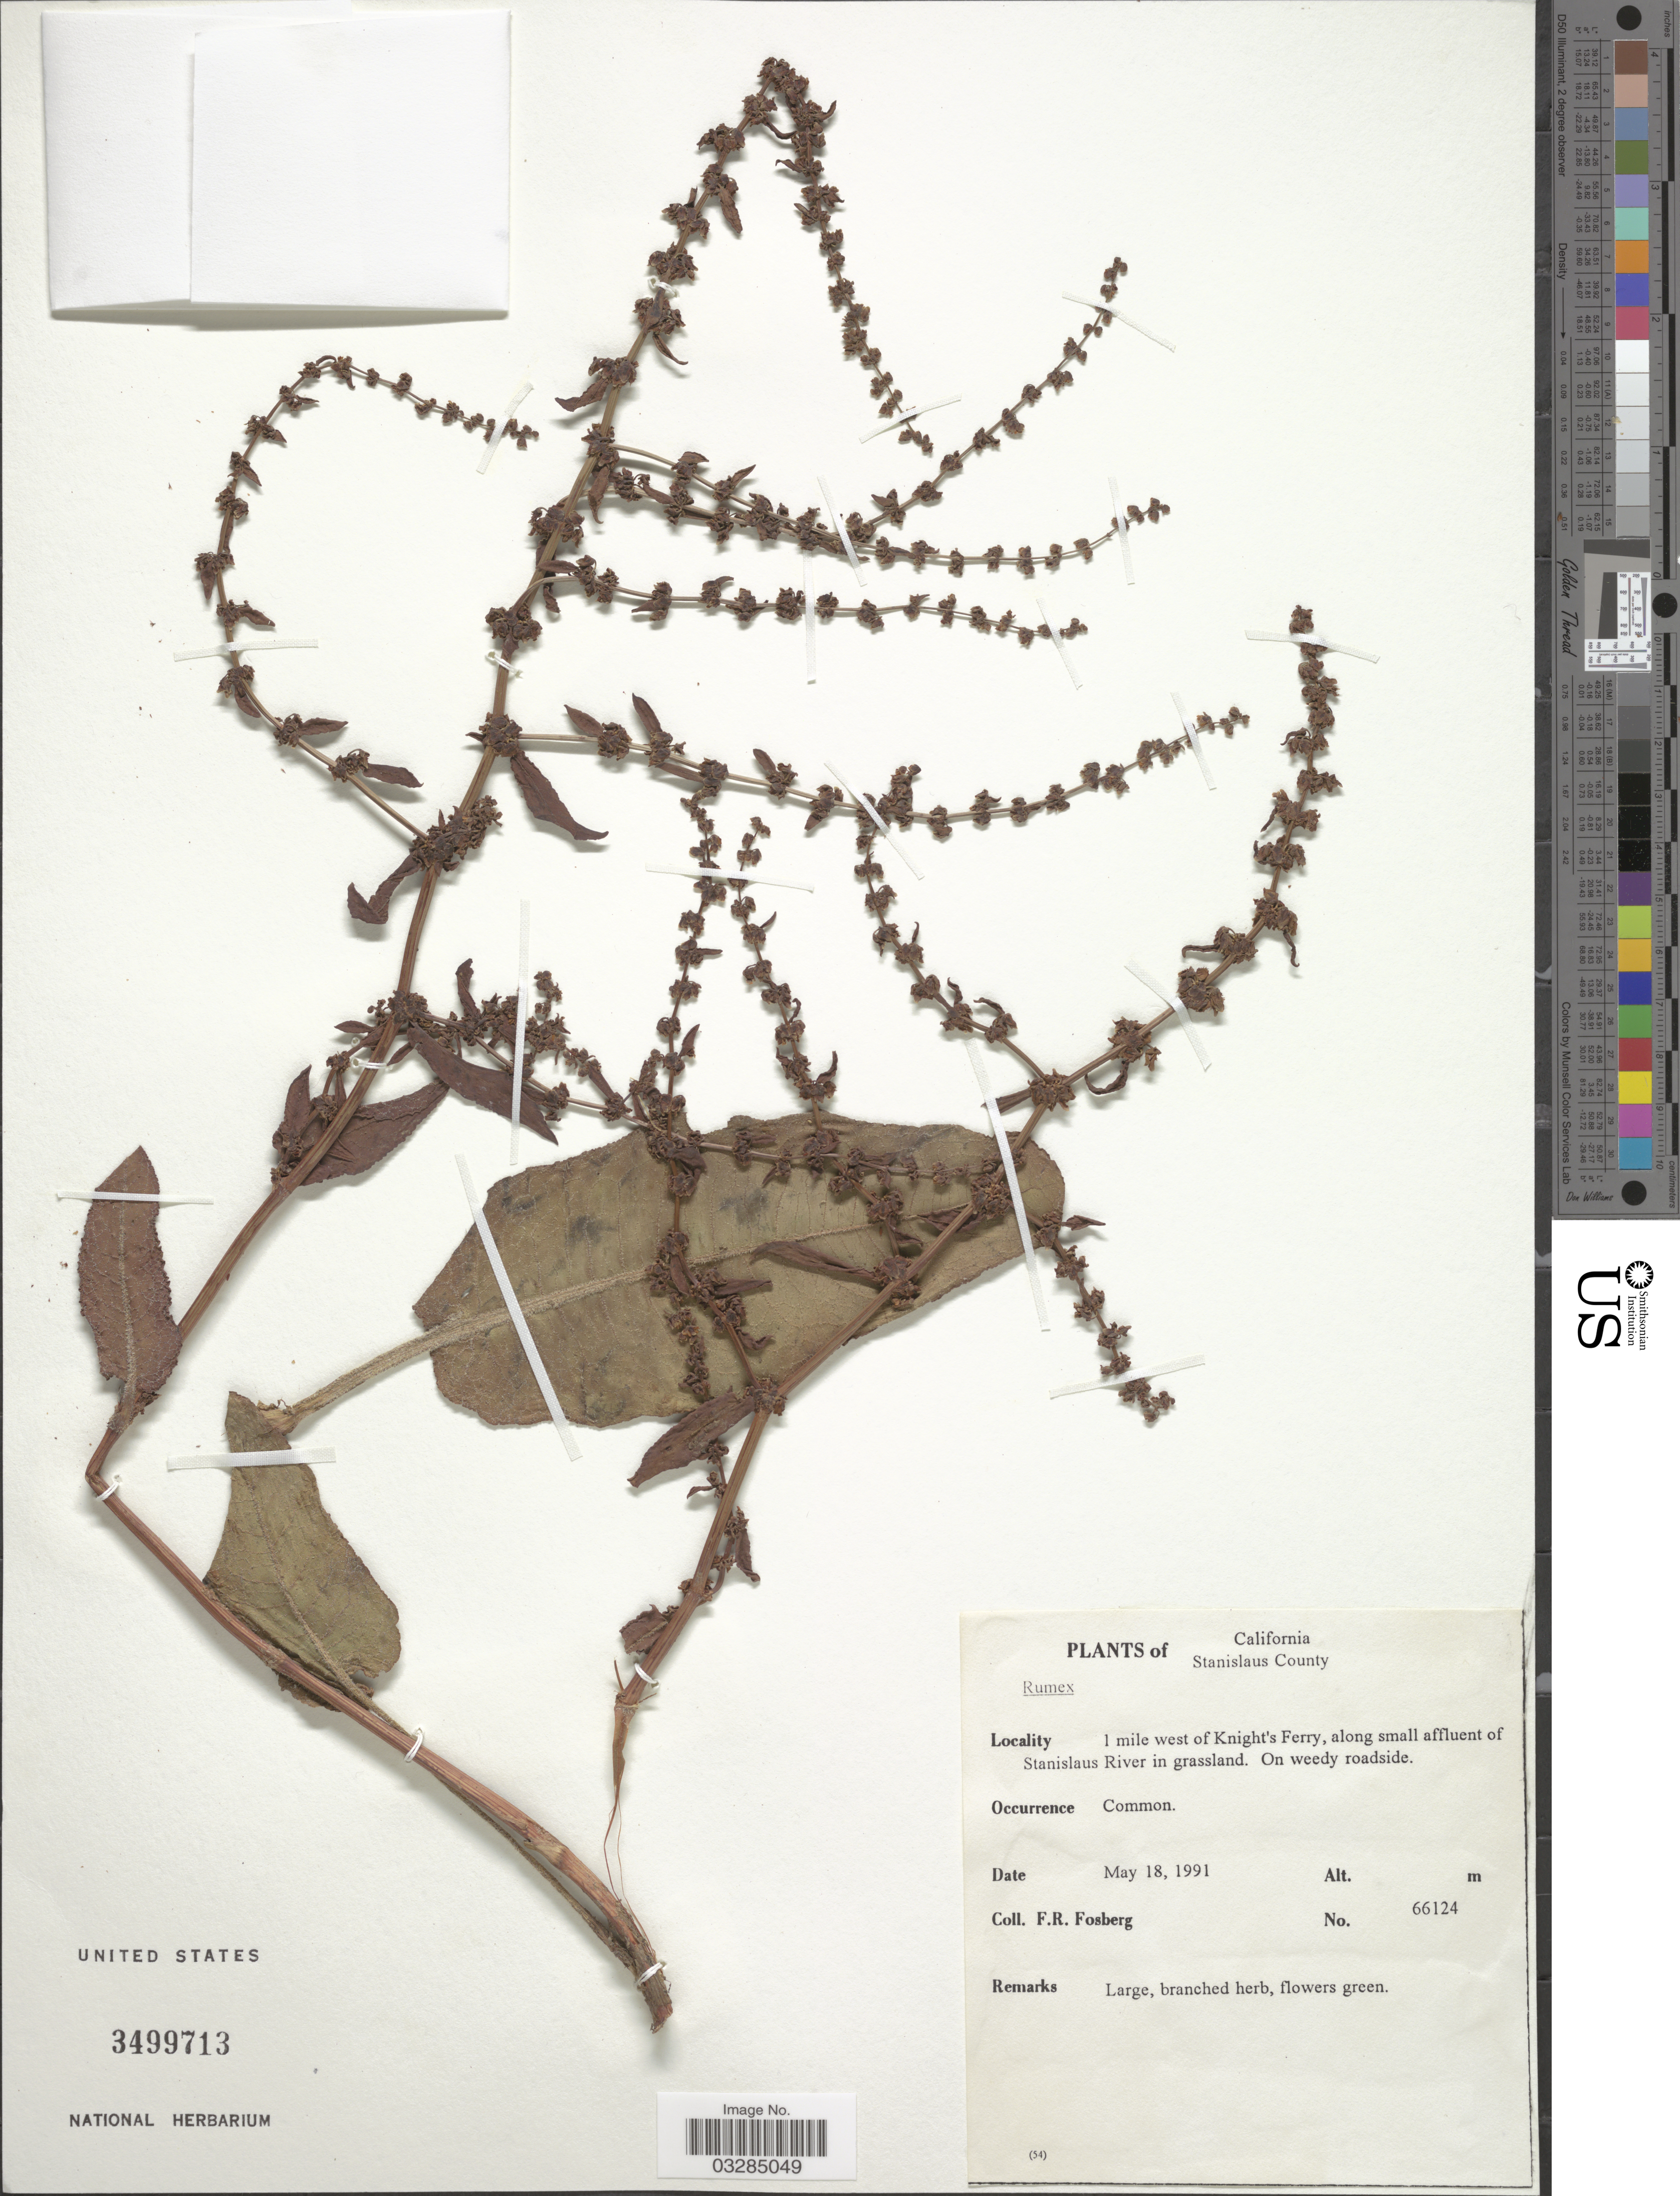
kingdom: Plantae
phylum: Tracheophyta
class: Magnoliopsida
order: Caryophyllales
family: Polygonaceae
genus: Rumex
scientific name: Rumex sp.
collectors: F. R. Fosberg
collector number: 66124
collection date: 1991-05-18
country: United States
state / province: California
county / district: Stanislaus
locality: Stanislaus County. 1 mile west of Knight's Ferry, along small affluent of Stanislaus River in grassland.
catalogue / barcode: US 3499713